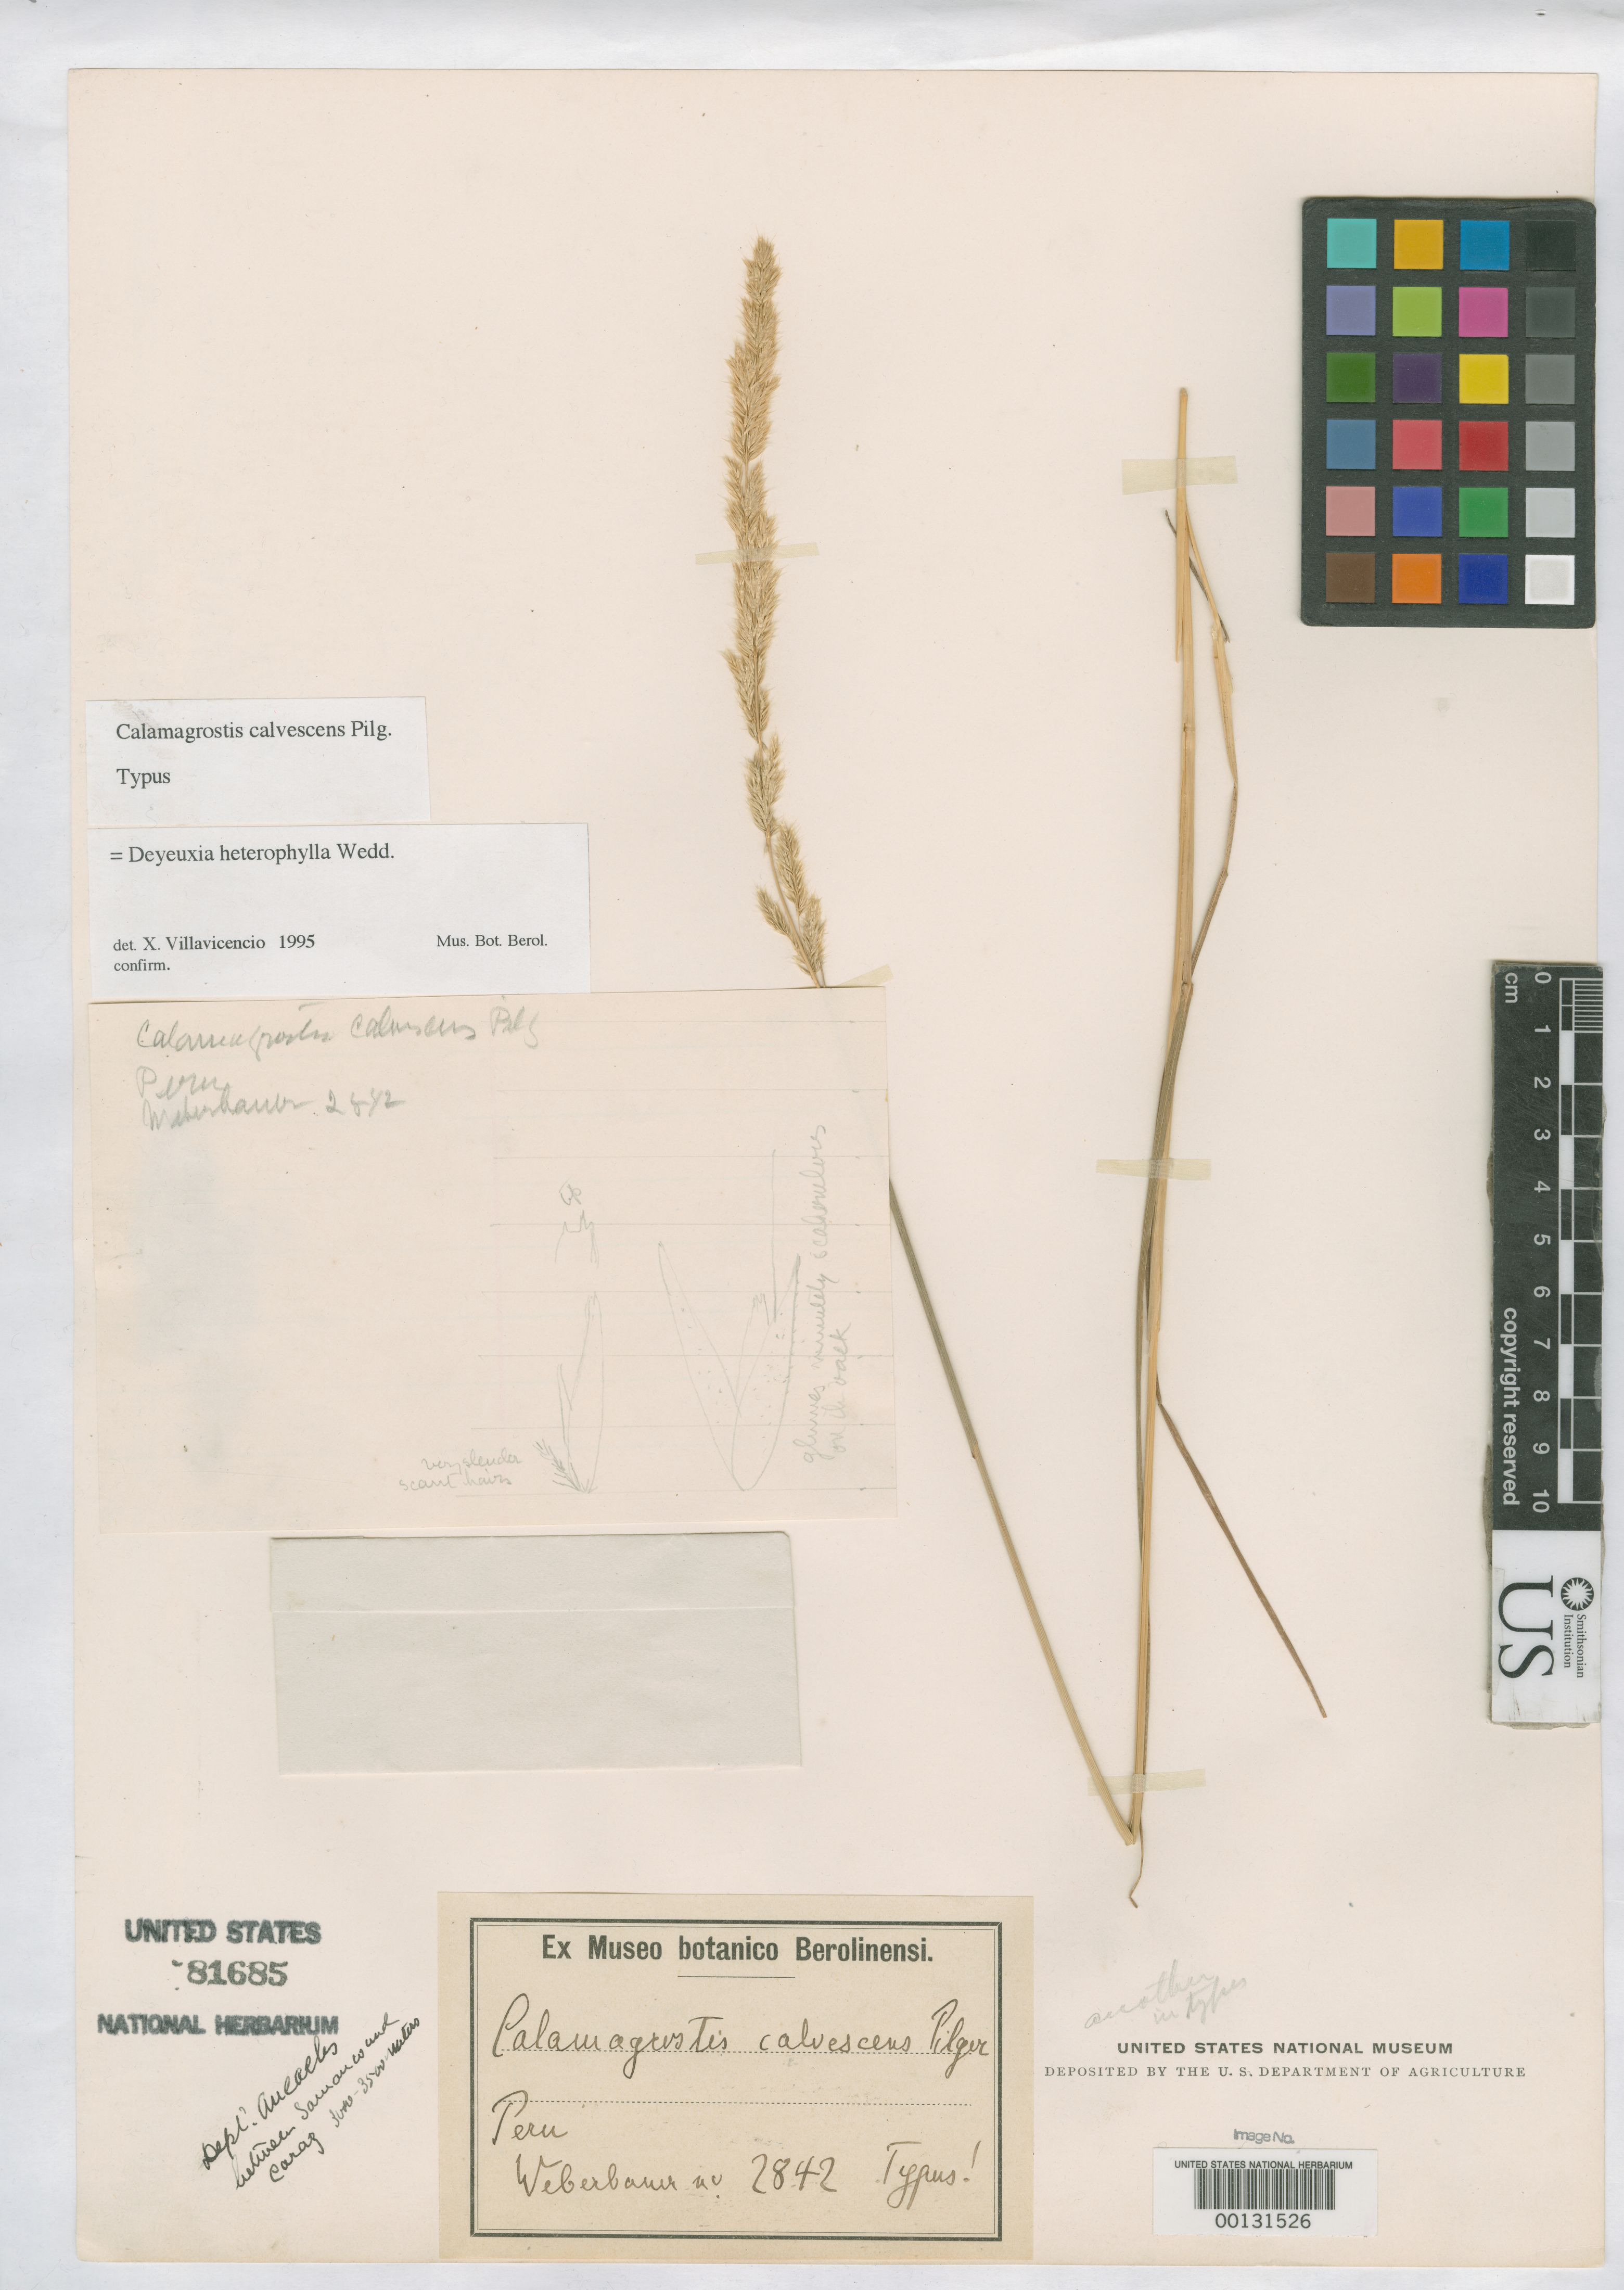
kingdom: Plantae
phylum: Tracheophyta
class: Liliopsida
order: Poales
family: Poaceae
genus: Calamagrostis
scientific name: Calamagrostis calvescens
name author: Pilg.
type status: Holotype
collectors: A. Weberbauer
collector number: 2842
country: Peru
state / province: Ancash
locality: between Samanco and Caraz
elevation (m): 3000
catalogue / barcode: US 81685